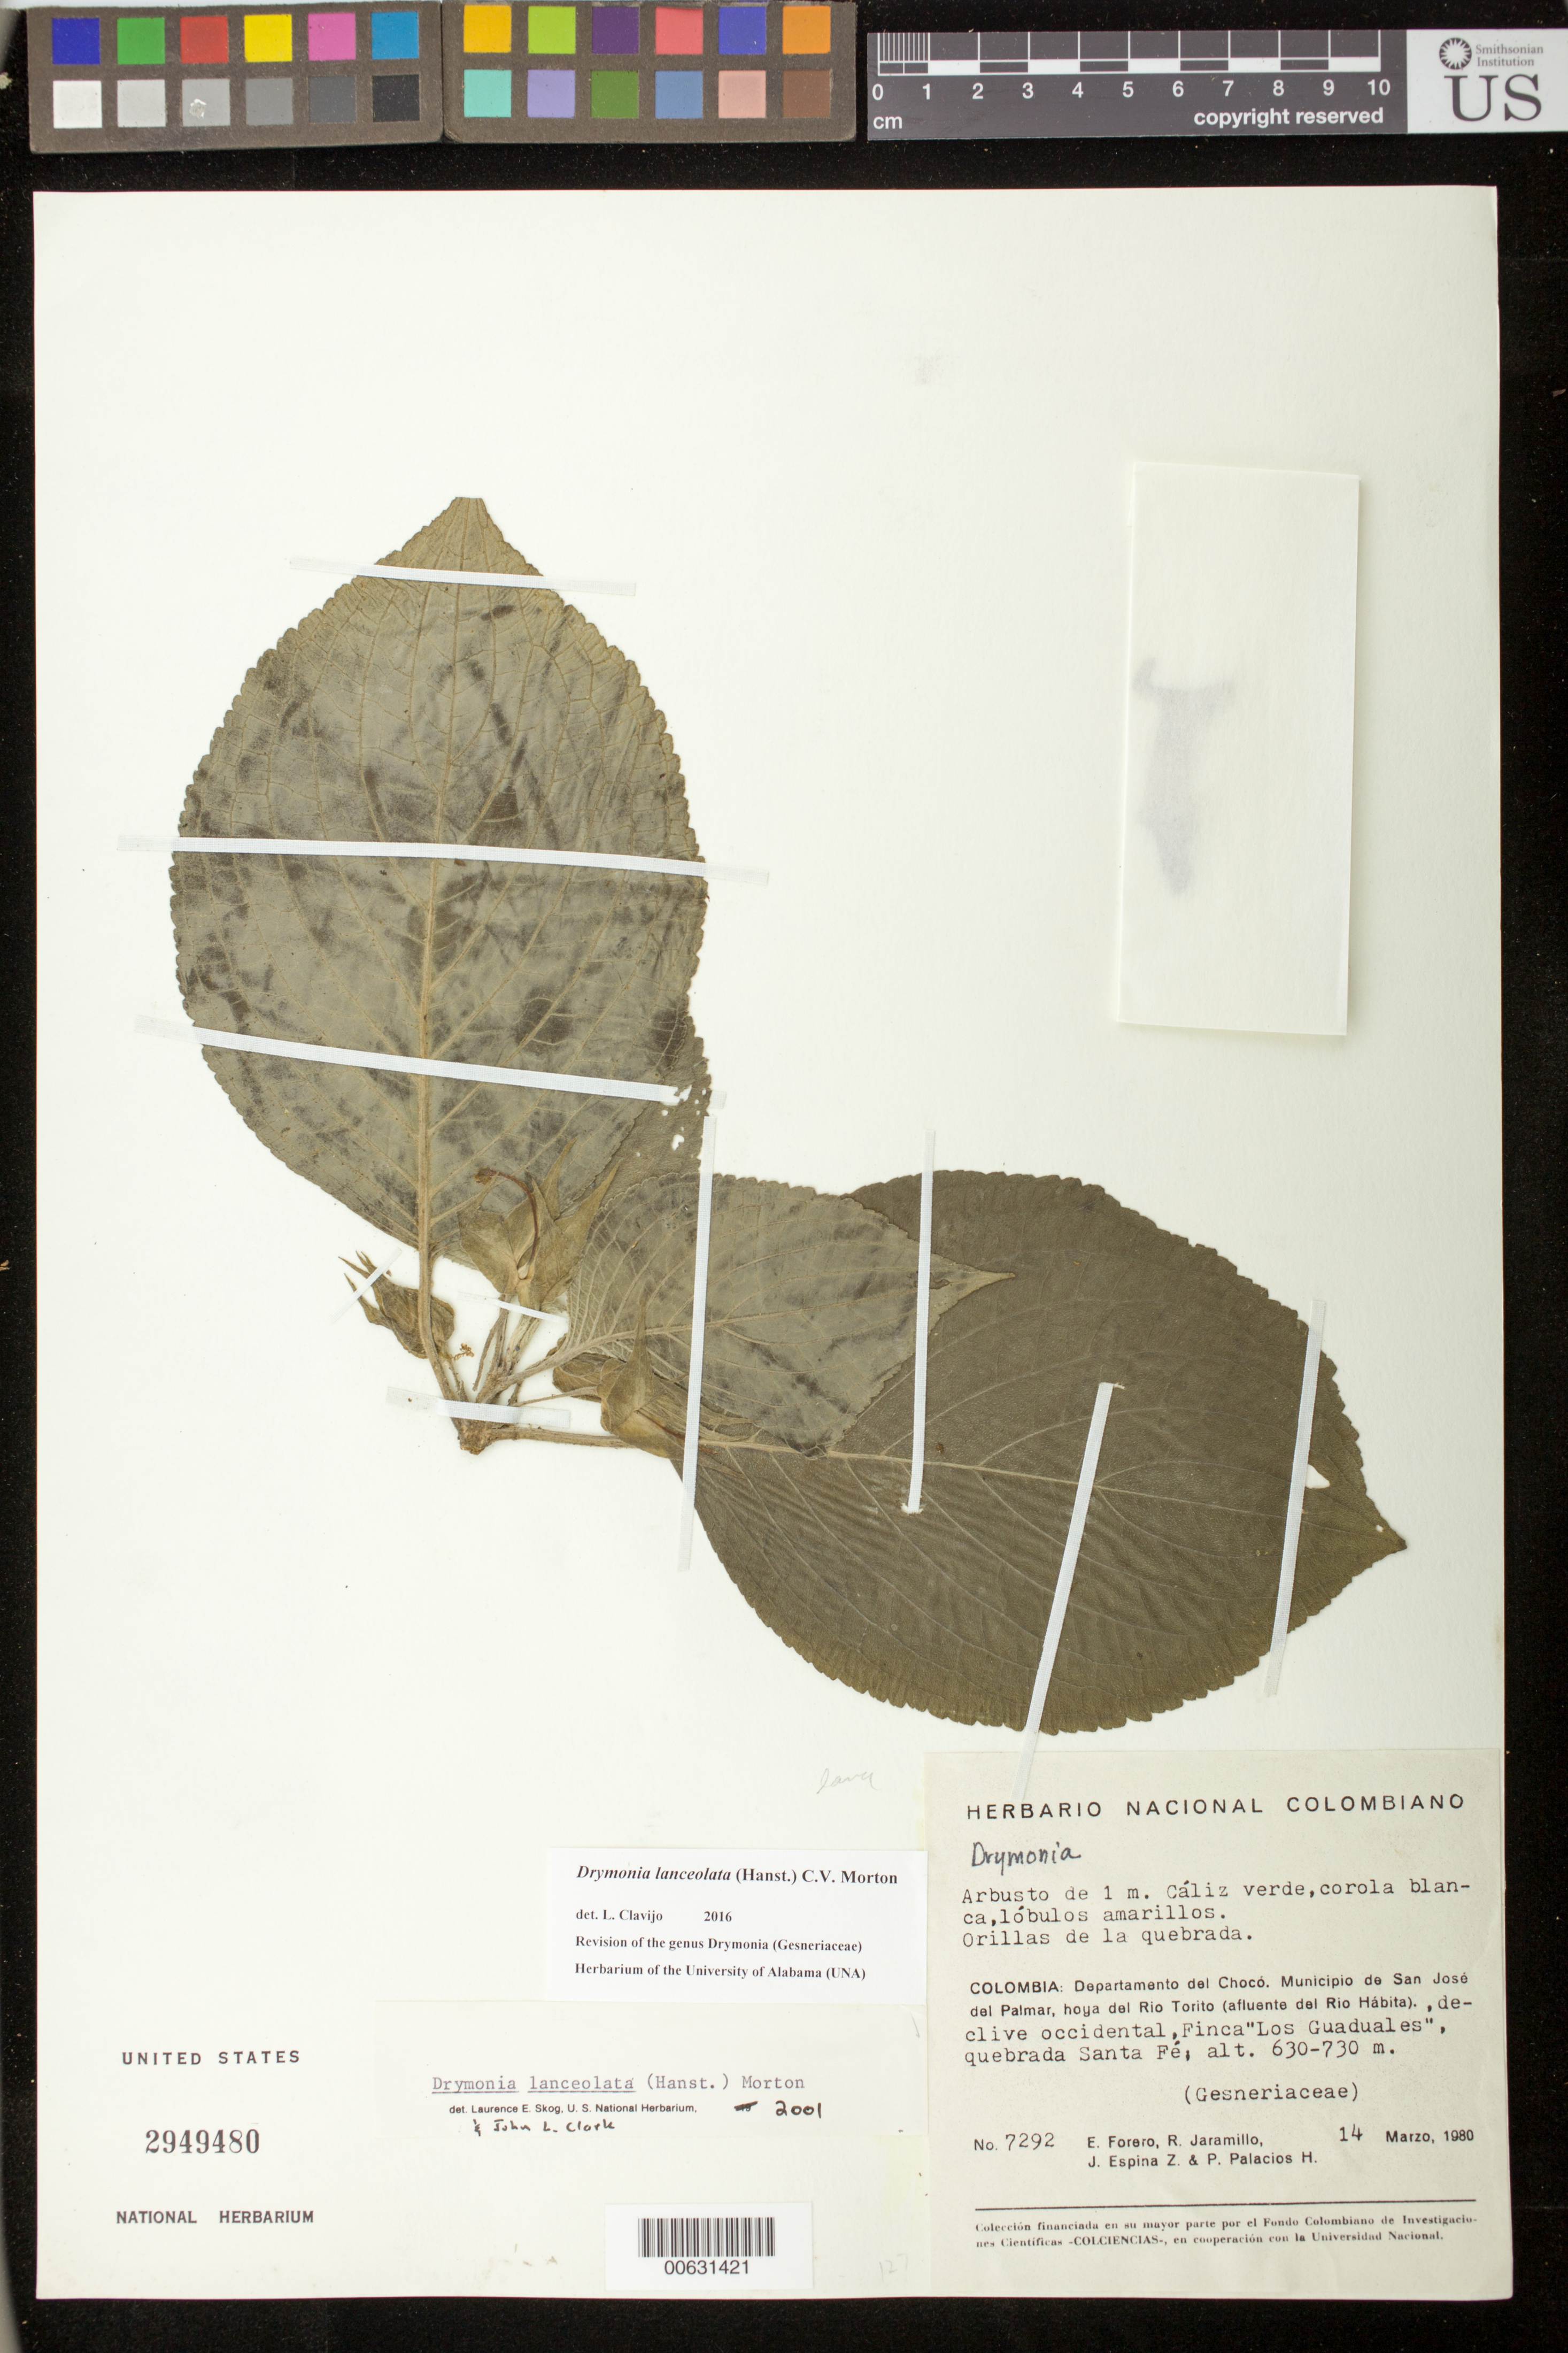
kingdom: Plantae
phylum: Tracheophyta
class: Magnoliopsida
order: Lamiales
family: Gesneriaceae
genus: Drymonia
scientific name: Drymonia lanceolata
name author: (Hanst.) C.V. Morton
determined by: Clark, J. L.; Skog, Laurence E.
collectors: E. Forero, R. Jaramillo M., J. Espina Z. & P. Palacios H.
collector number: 7292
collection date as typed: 14 Mar 1980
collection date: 1980-03-14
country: Colombia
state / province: Chocó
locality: Mpio. de San José del Palmar, hoya del Rio Torito (afluente del Rio Hábita), declive occidental, Finca "Los Guaduales", quebrada Santa Fé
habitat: Orillas de la quebrada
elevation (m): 630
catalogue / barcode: US 2949480